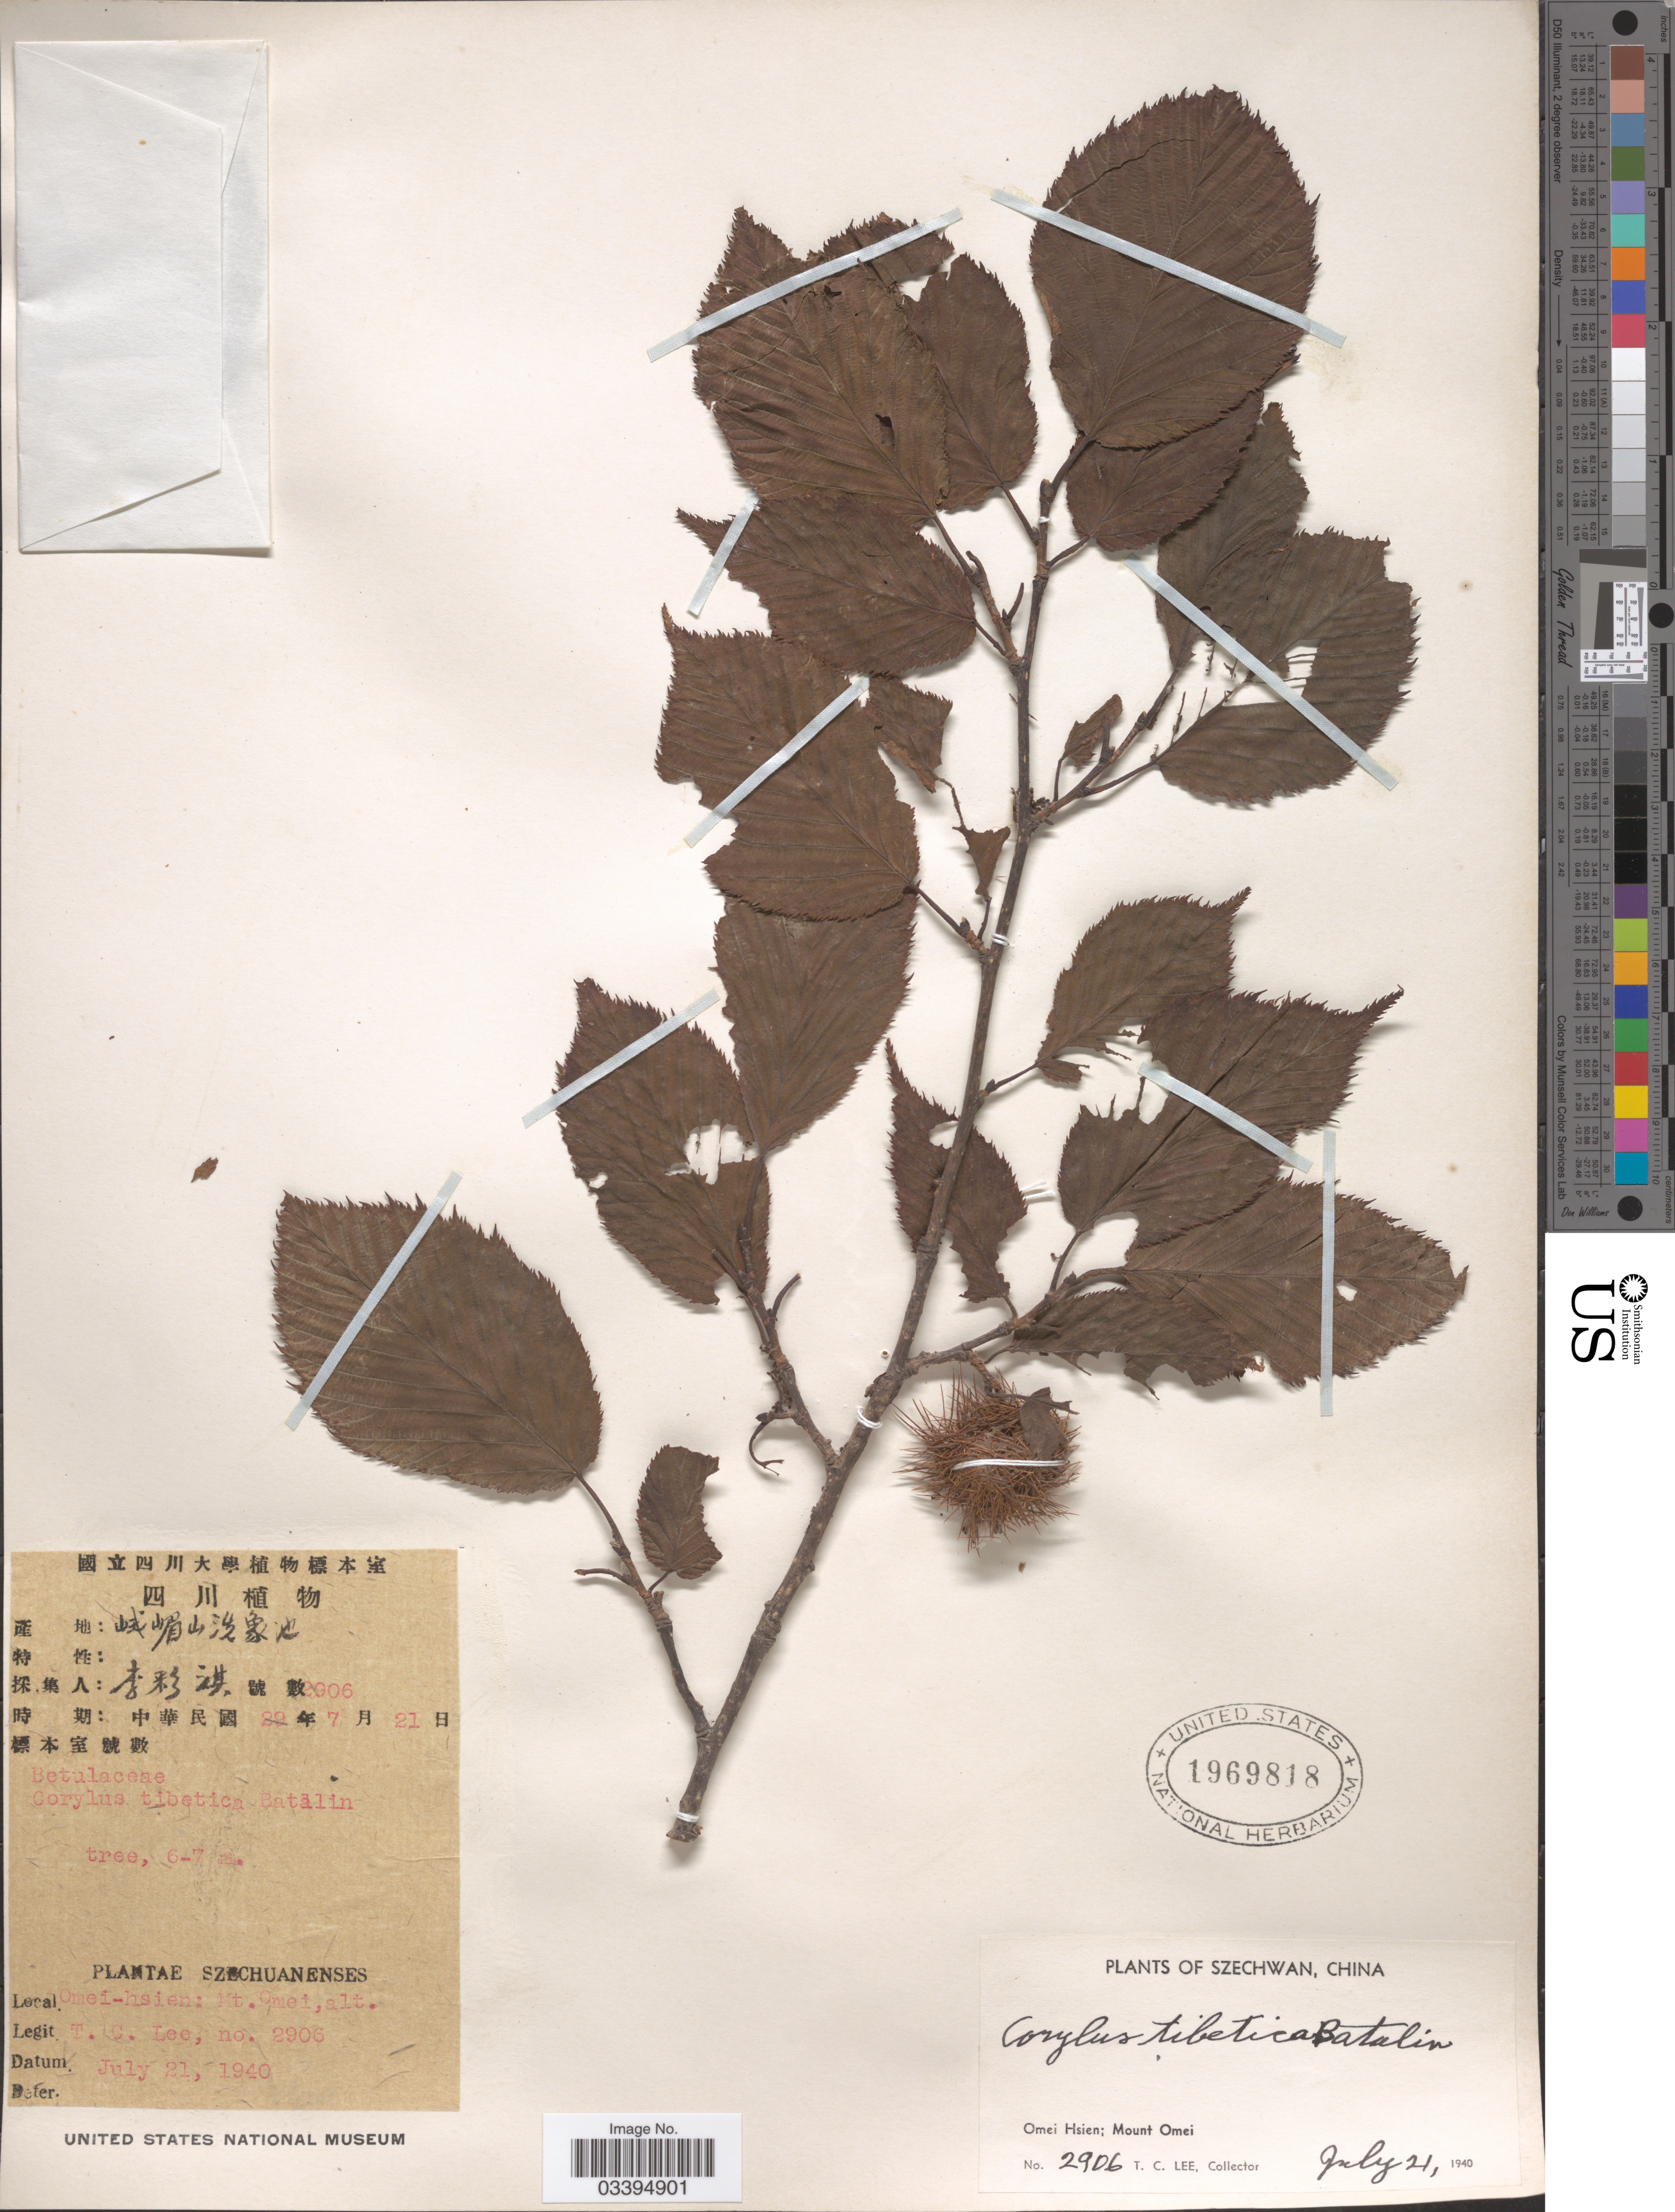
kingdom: Plantae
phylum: Tracheophyta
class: Magnoliopsida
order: Fagales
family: Betulaceae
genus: Corylus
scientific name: Corylus tibetica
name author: Batalin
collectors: T. Lee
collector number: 2906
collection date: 1940-07-21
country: China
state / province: Sichuan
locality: Szechwan. Omei Hsien; Mount Omei.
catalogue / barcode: US 1969818